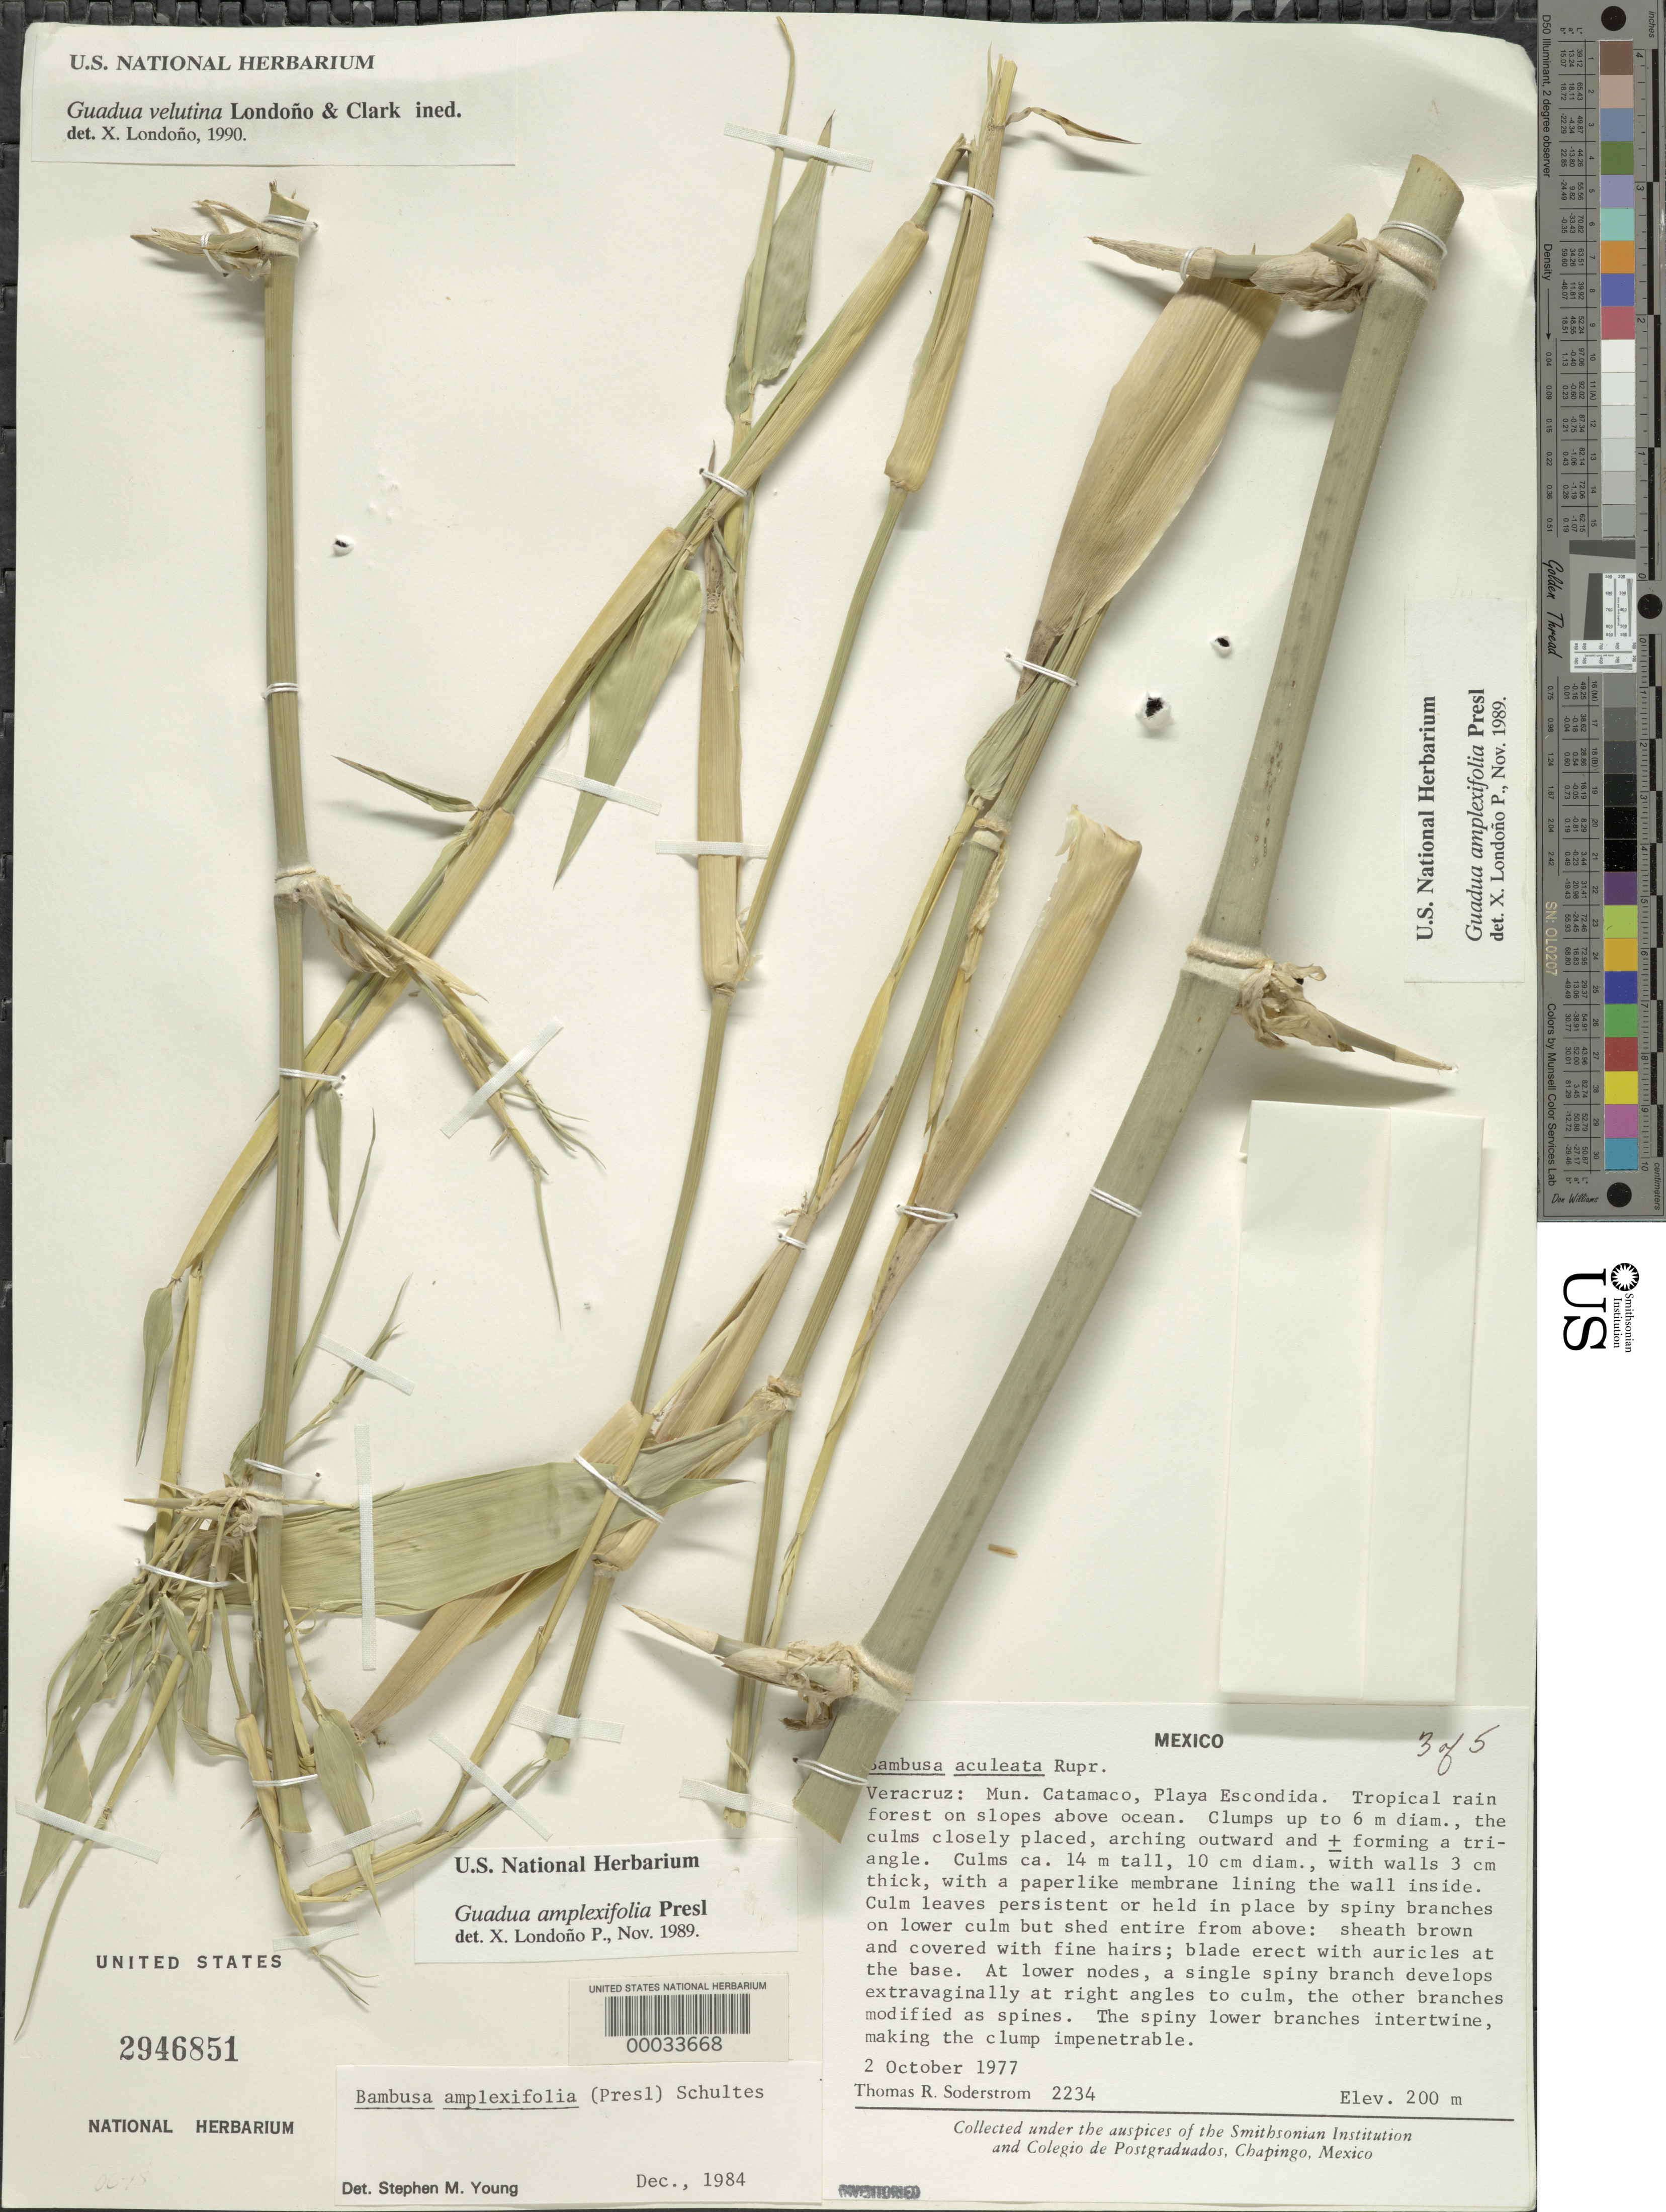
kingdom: Plantae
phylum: Tracheophyta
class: Liliopsida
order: Poales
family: Poaceae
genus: Guadua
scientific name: Guadua tuxtlensis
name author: Londoño & Ruíz-Sanchez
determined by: McMurchie, Elizabeth, (UNITED STATES)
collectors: T. R. Soderstrom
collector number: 2234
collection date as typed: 02 Oct 1977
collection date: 1977-10-02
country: Mexico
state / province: Veracruz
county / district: Catemaco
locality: Playa escondida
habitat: Tropical rain forest on slopes above ocean.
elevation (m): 200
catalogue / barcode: US 2946851